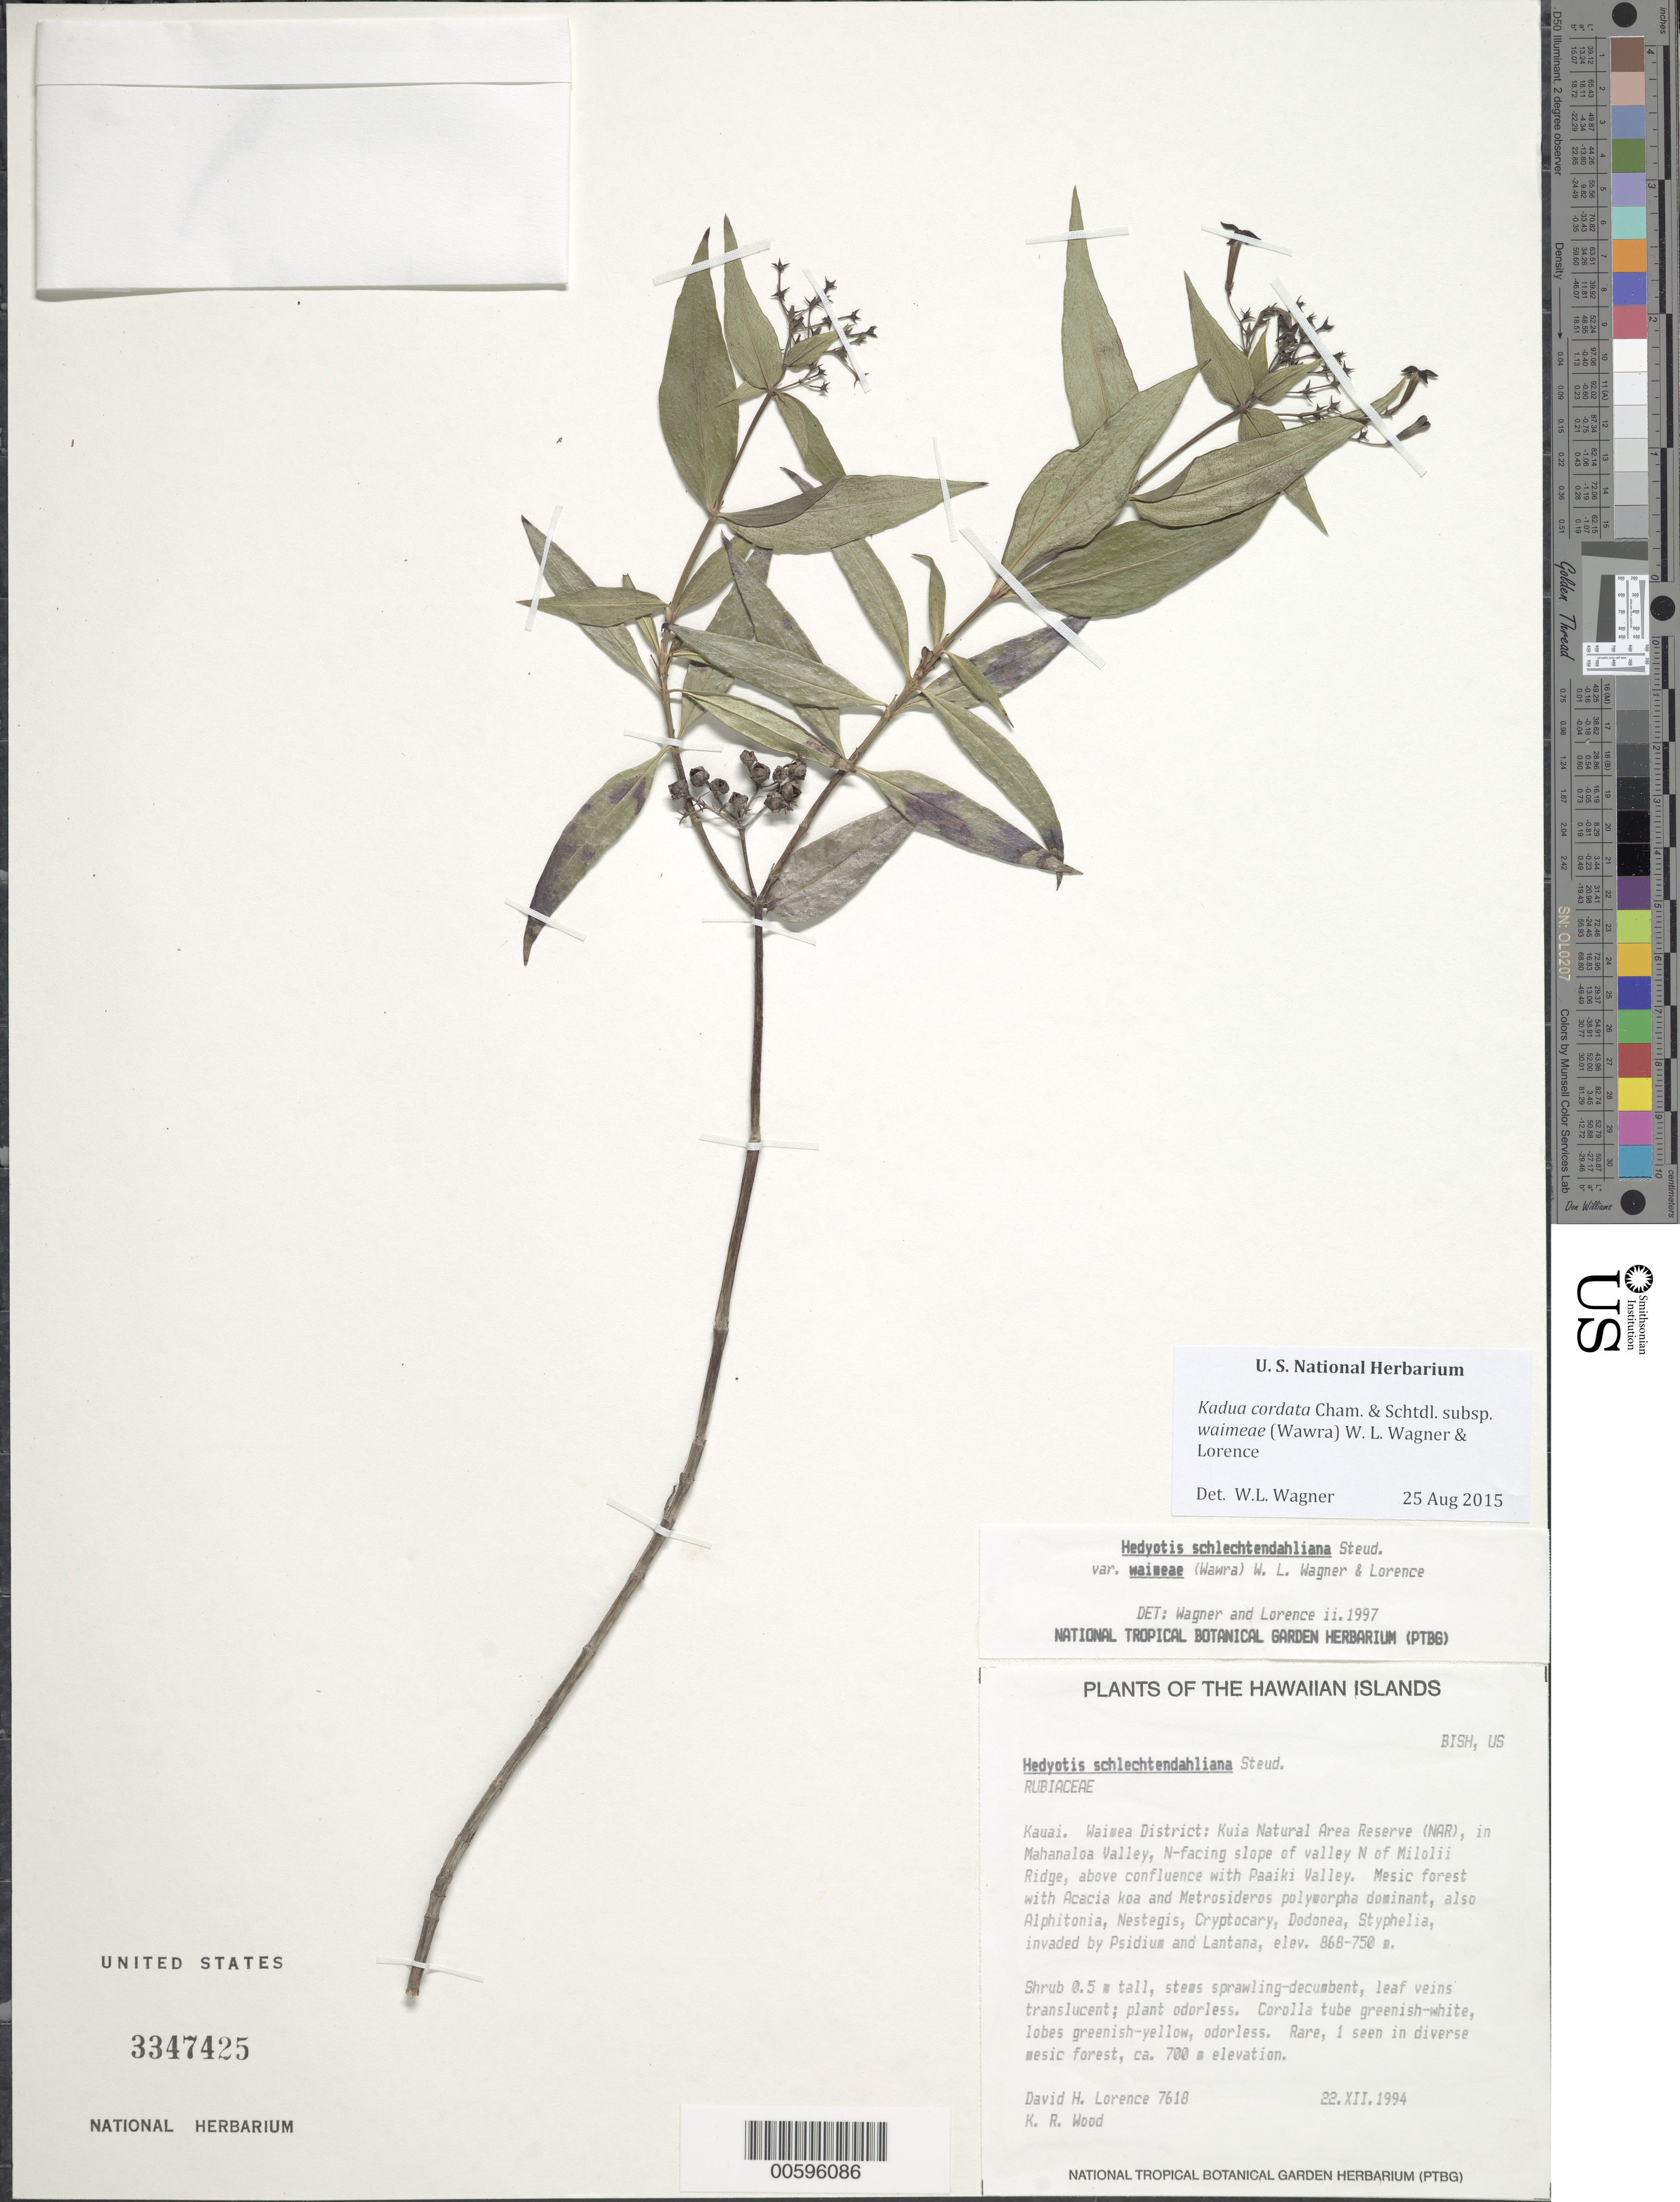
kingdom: Plantae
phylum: Tracheophyta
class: Magnoliopsida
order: Gentianales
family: Rubiaceae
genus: Kadua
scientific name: Kadua cordata subsp. waimeae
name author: (Wawra) W.L. Wagner & Lorence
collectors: D. Lorence & K. R. Wood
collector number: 7618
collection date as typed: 22 Dec 1994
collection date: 1994-12-22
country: United States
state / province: Hawaii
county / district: Kauai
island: Kaua'i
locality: Waimea Dist: Kuia N.A.R., in Mahanaloa Valley, N facing slope of valley N of Milolii Ridge, above confluence with Paaiki Valley.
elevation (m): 868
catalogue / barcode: US 3347425